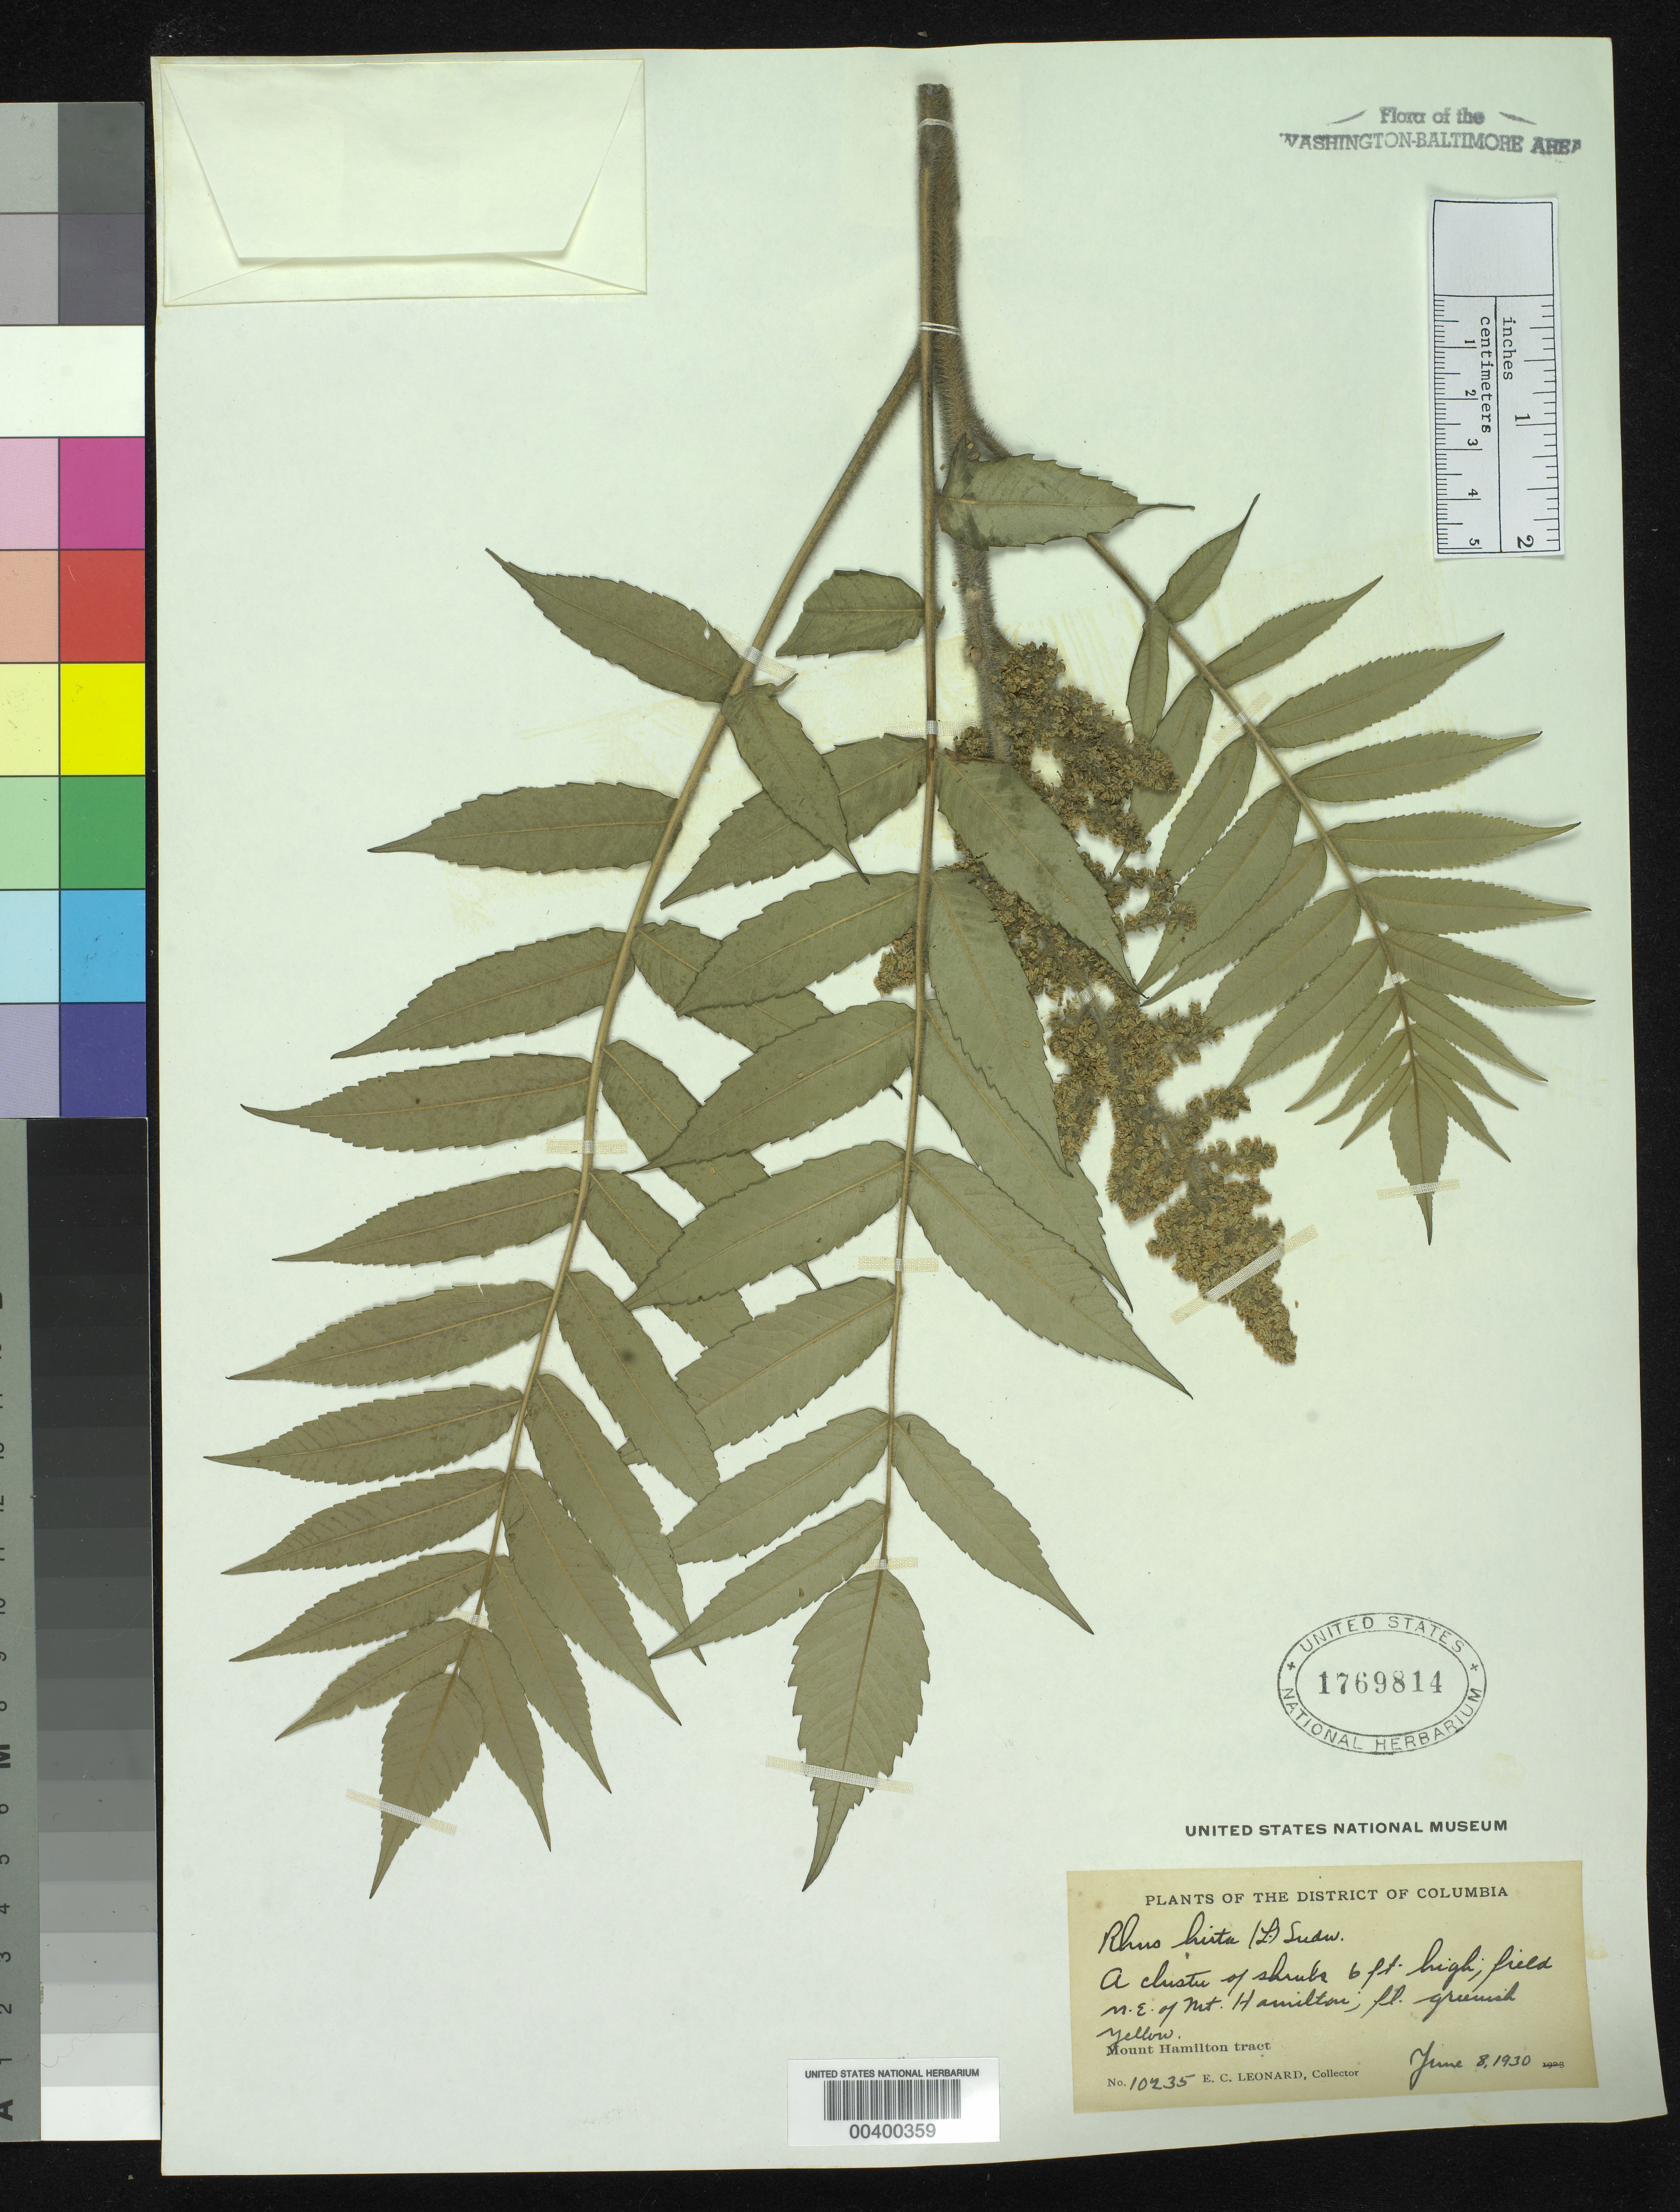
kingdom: Plantae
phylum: Tracheophyta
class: Magnoliopsida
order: Sapindales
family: Anacardiaceae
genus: Rhus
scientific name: Rhus typhina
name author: L.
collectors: E. C. Leonard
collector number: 10235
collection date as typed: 08 Jun 1930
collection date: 1930-06-08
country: United States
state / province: District of Columbia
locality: northeast of Mount Hamilton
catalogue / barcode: US 1769814